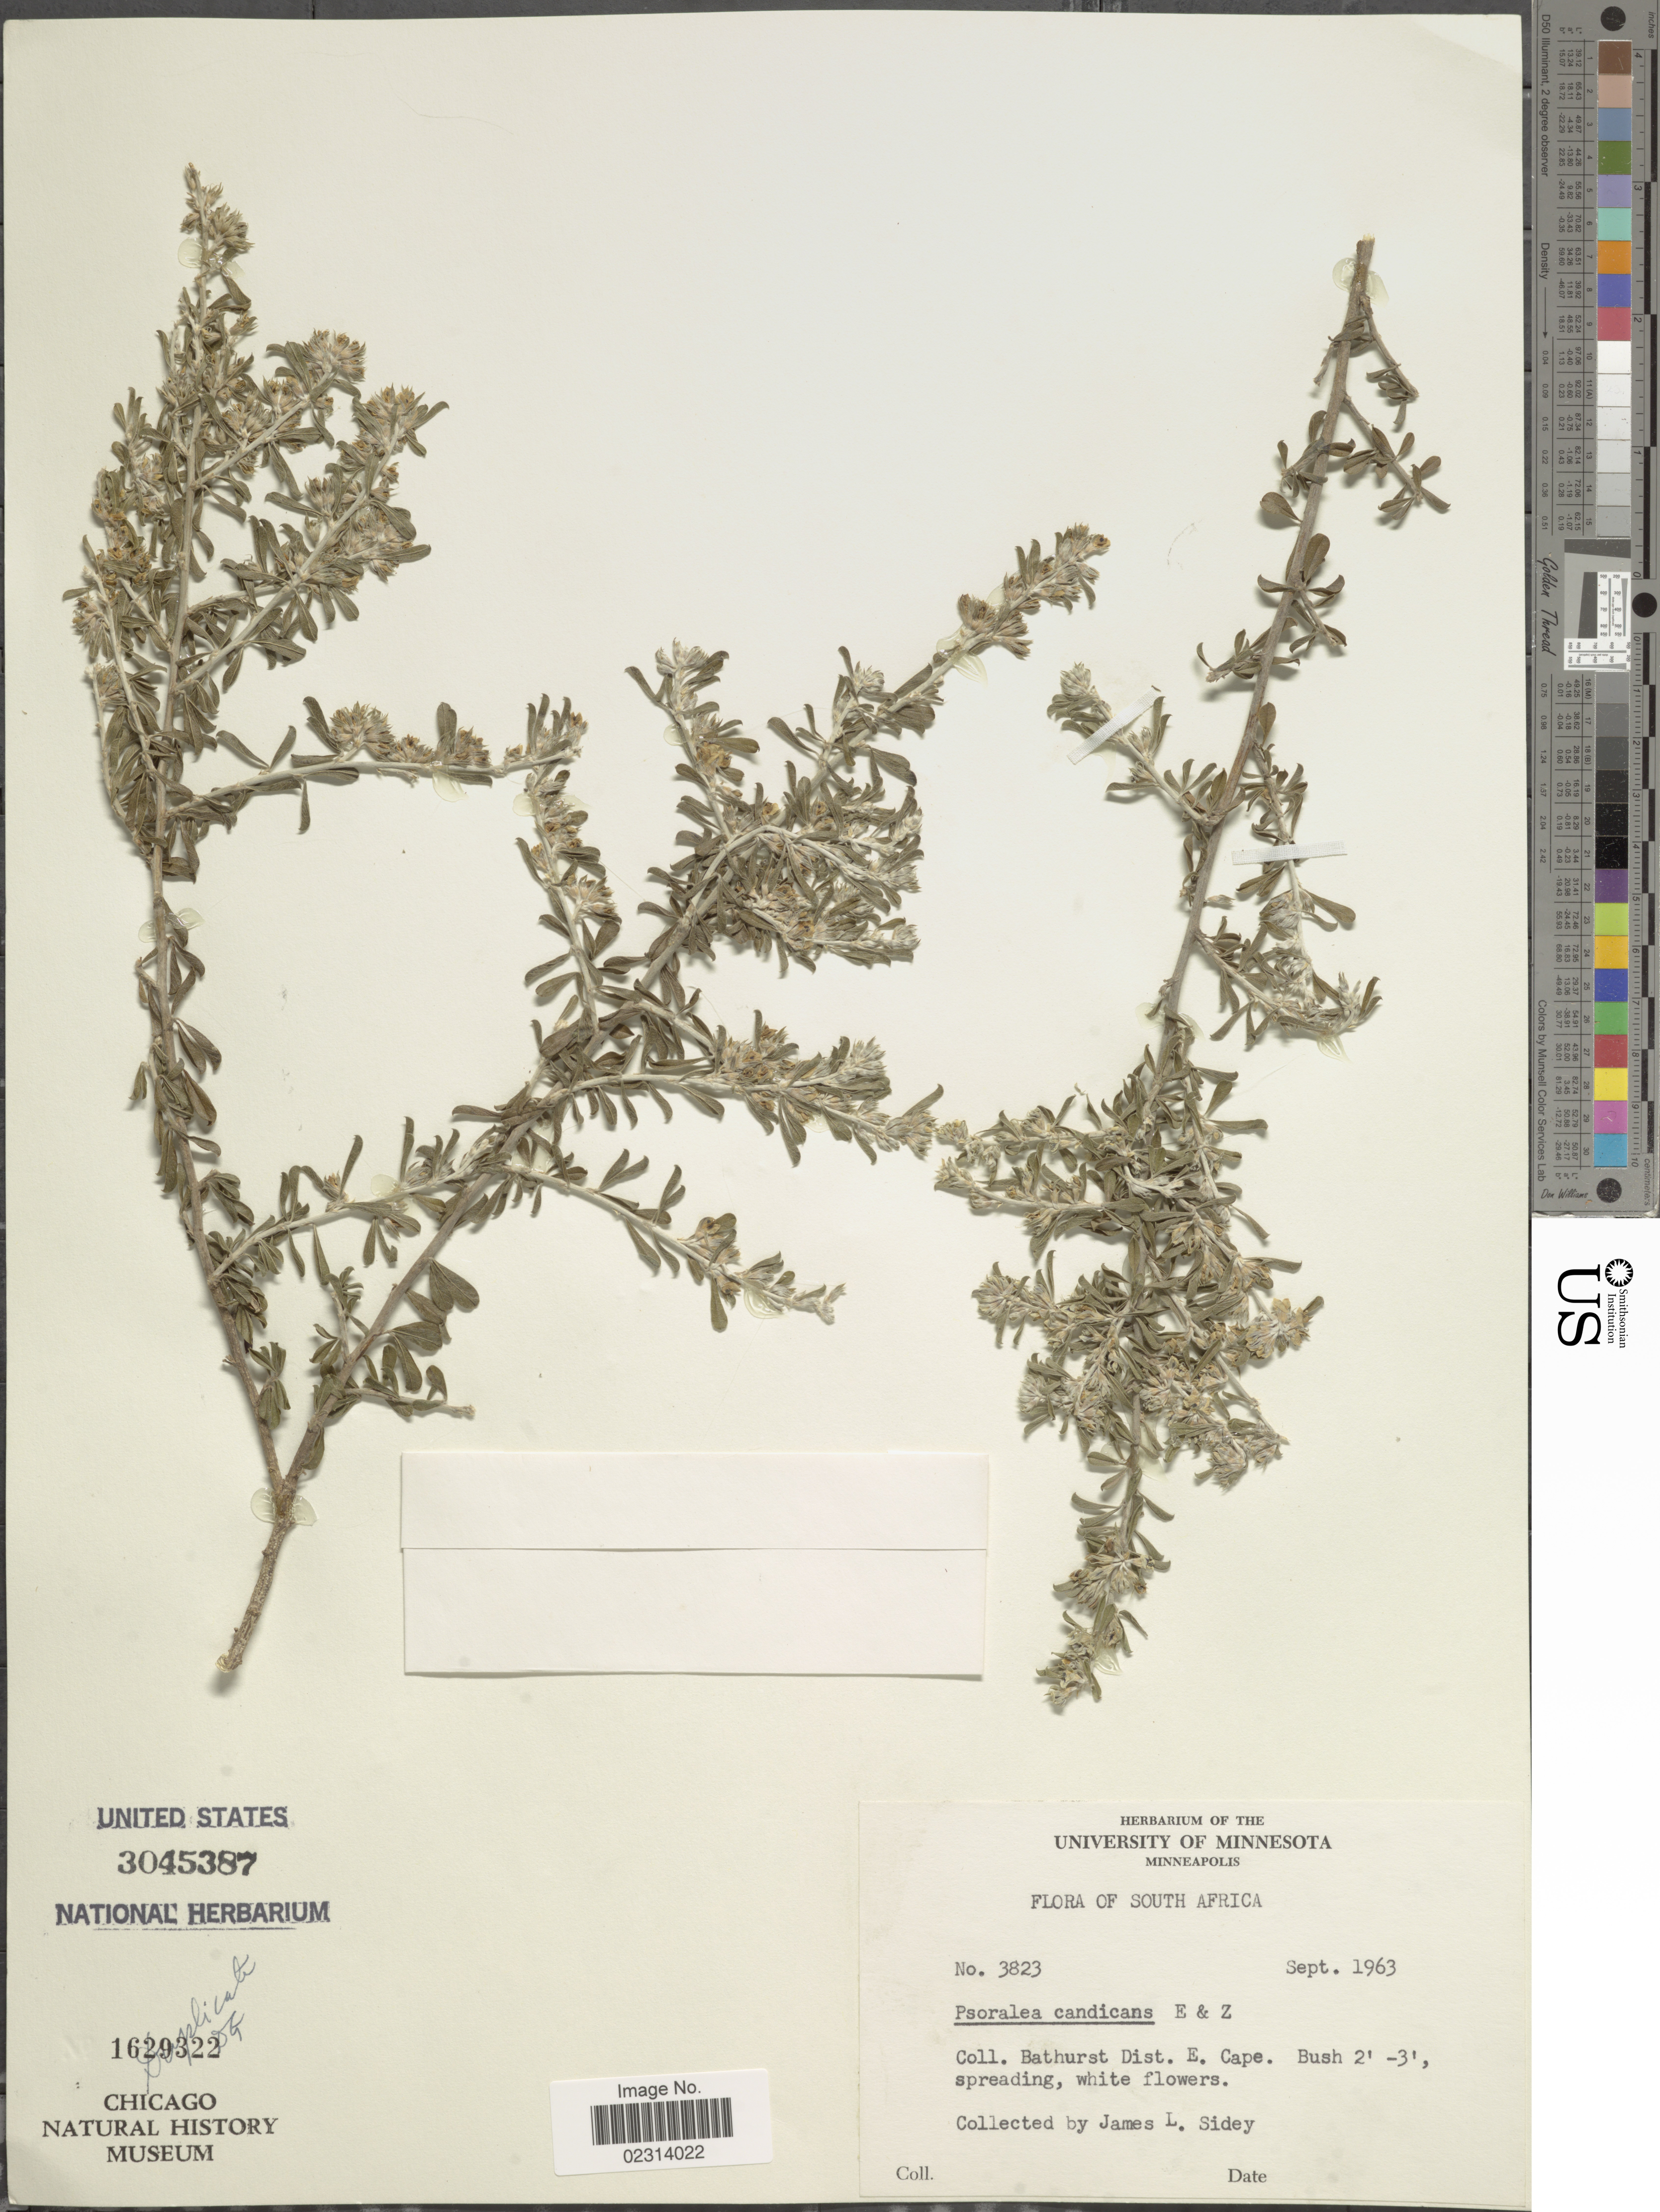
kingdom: Plantae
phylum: Tracheophyta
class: Magnoliopsida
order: Fabales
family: Fabaceae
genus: Otholobium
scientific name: Otholobium candicans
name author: (Eckl. & Zeyh.) C.H. Stirt.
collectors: J. L. Sidey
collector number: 3823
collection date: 1963-09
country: South Africa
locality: Bathurst Dist. E. Cape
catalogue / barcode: US 3045387